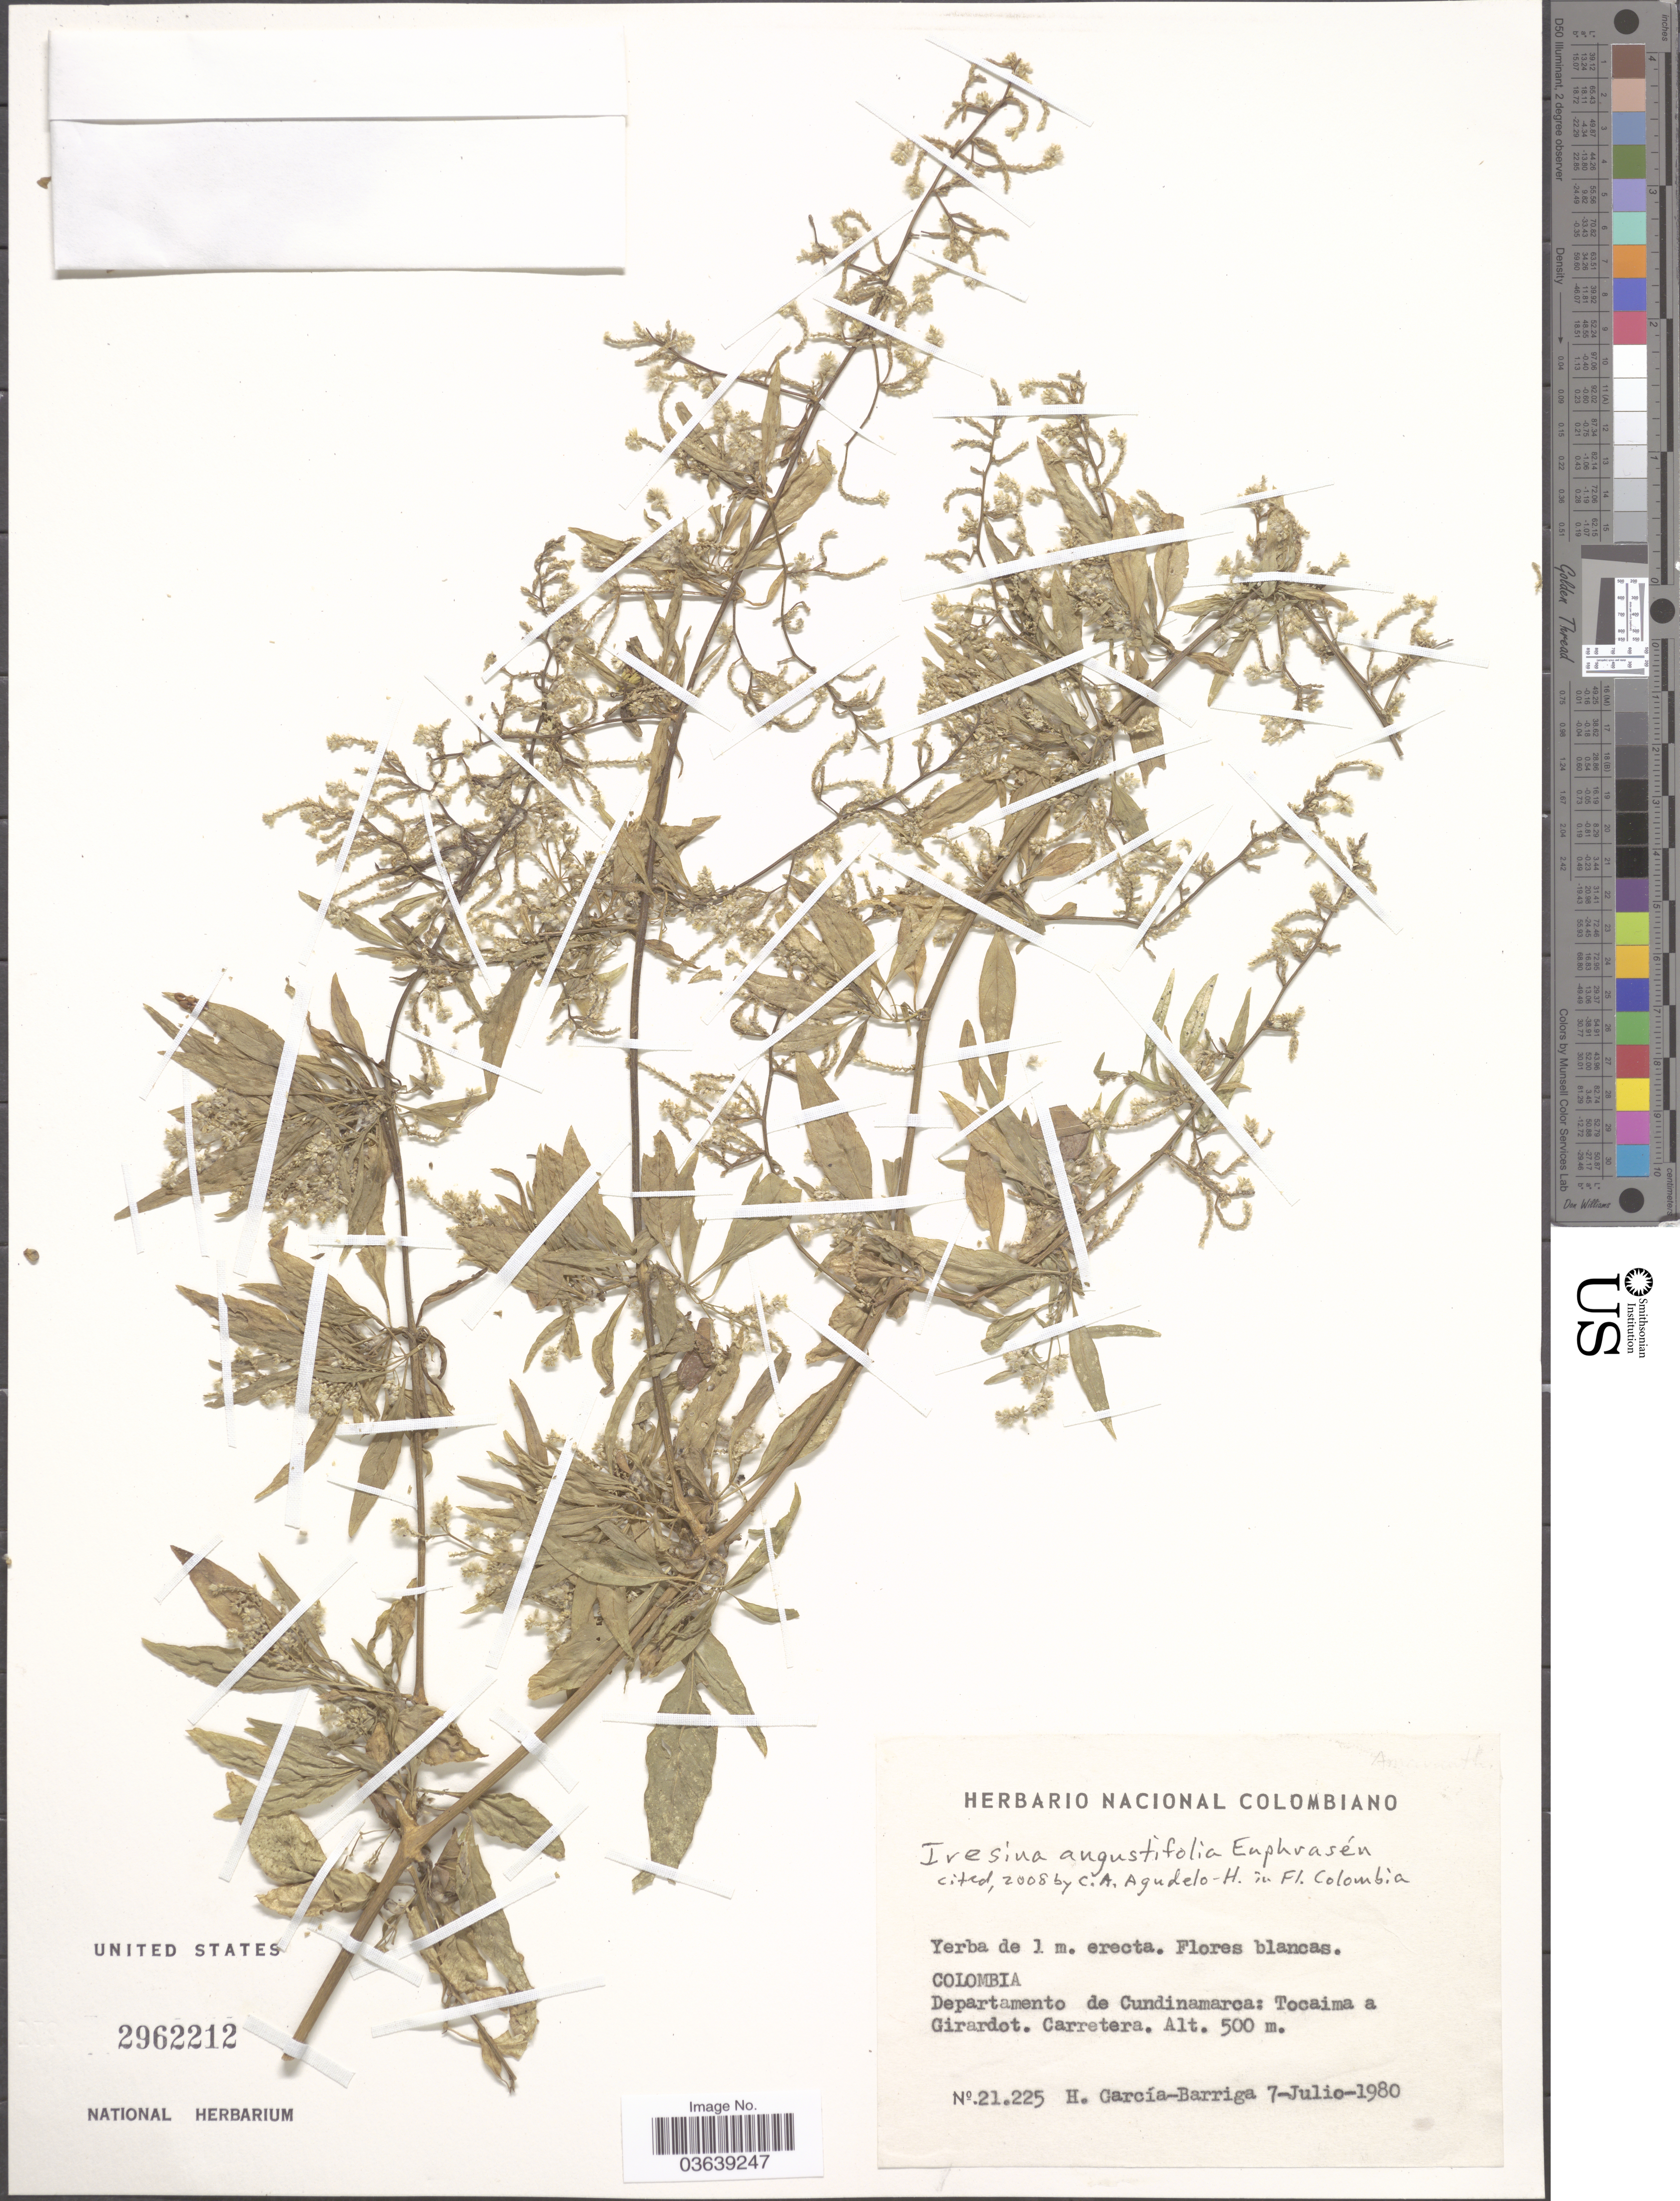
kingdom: Plantae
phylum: Tracheophyta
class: Magnoliopsida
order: Caryophyllales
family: Amaranthaceae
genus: Iresine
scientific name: Iresine angustifolia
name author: Euphrasén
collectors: H. García Barriga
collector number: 21225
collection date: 1980-07-07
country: Colombia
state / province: Cundinamarca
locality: Departamento de Cundinamarca: Tocaima a Girardot. Carretera.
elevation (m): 500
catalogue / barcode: US 2962212